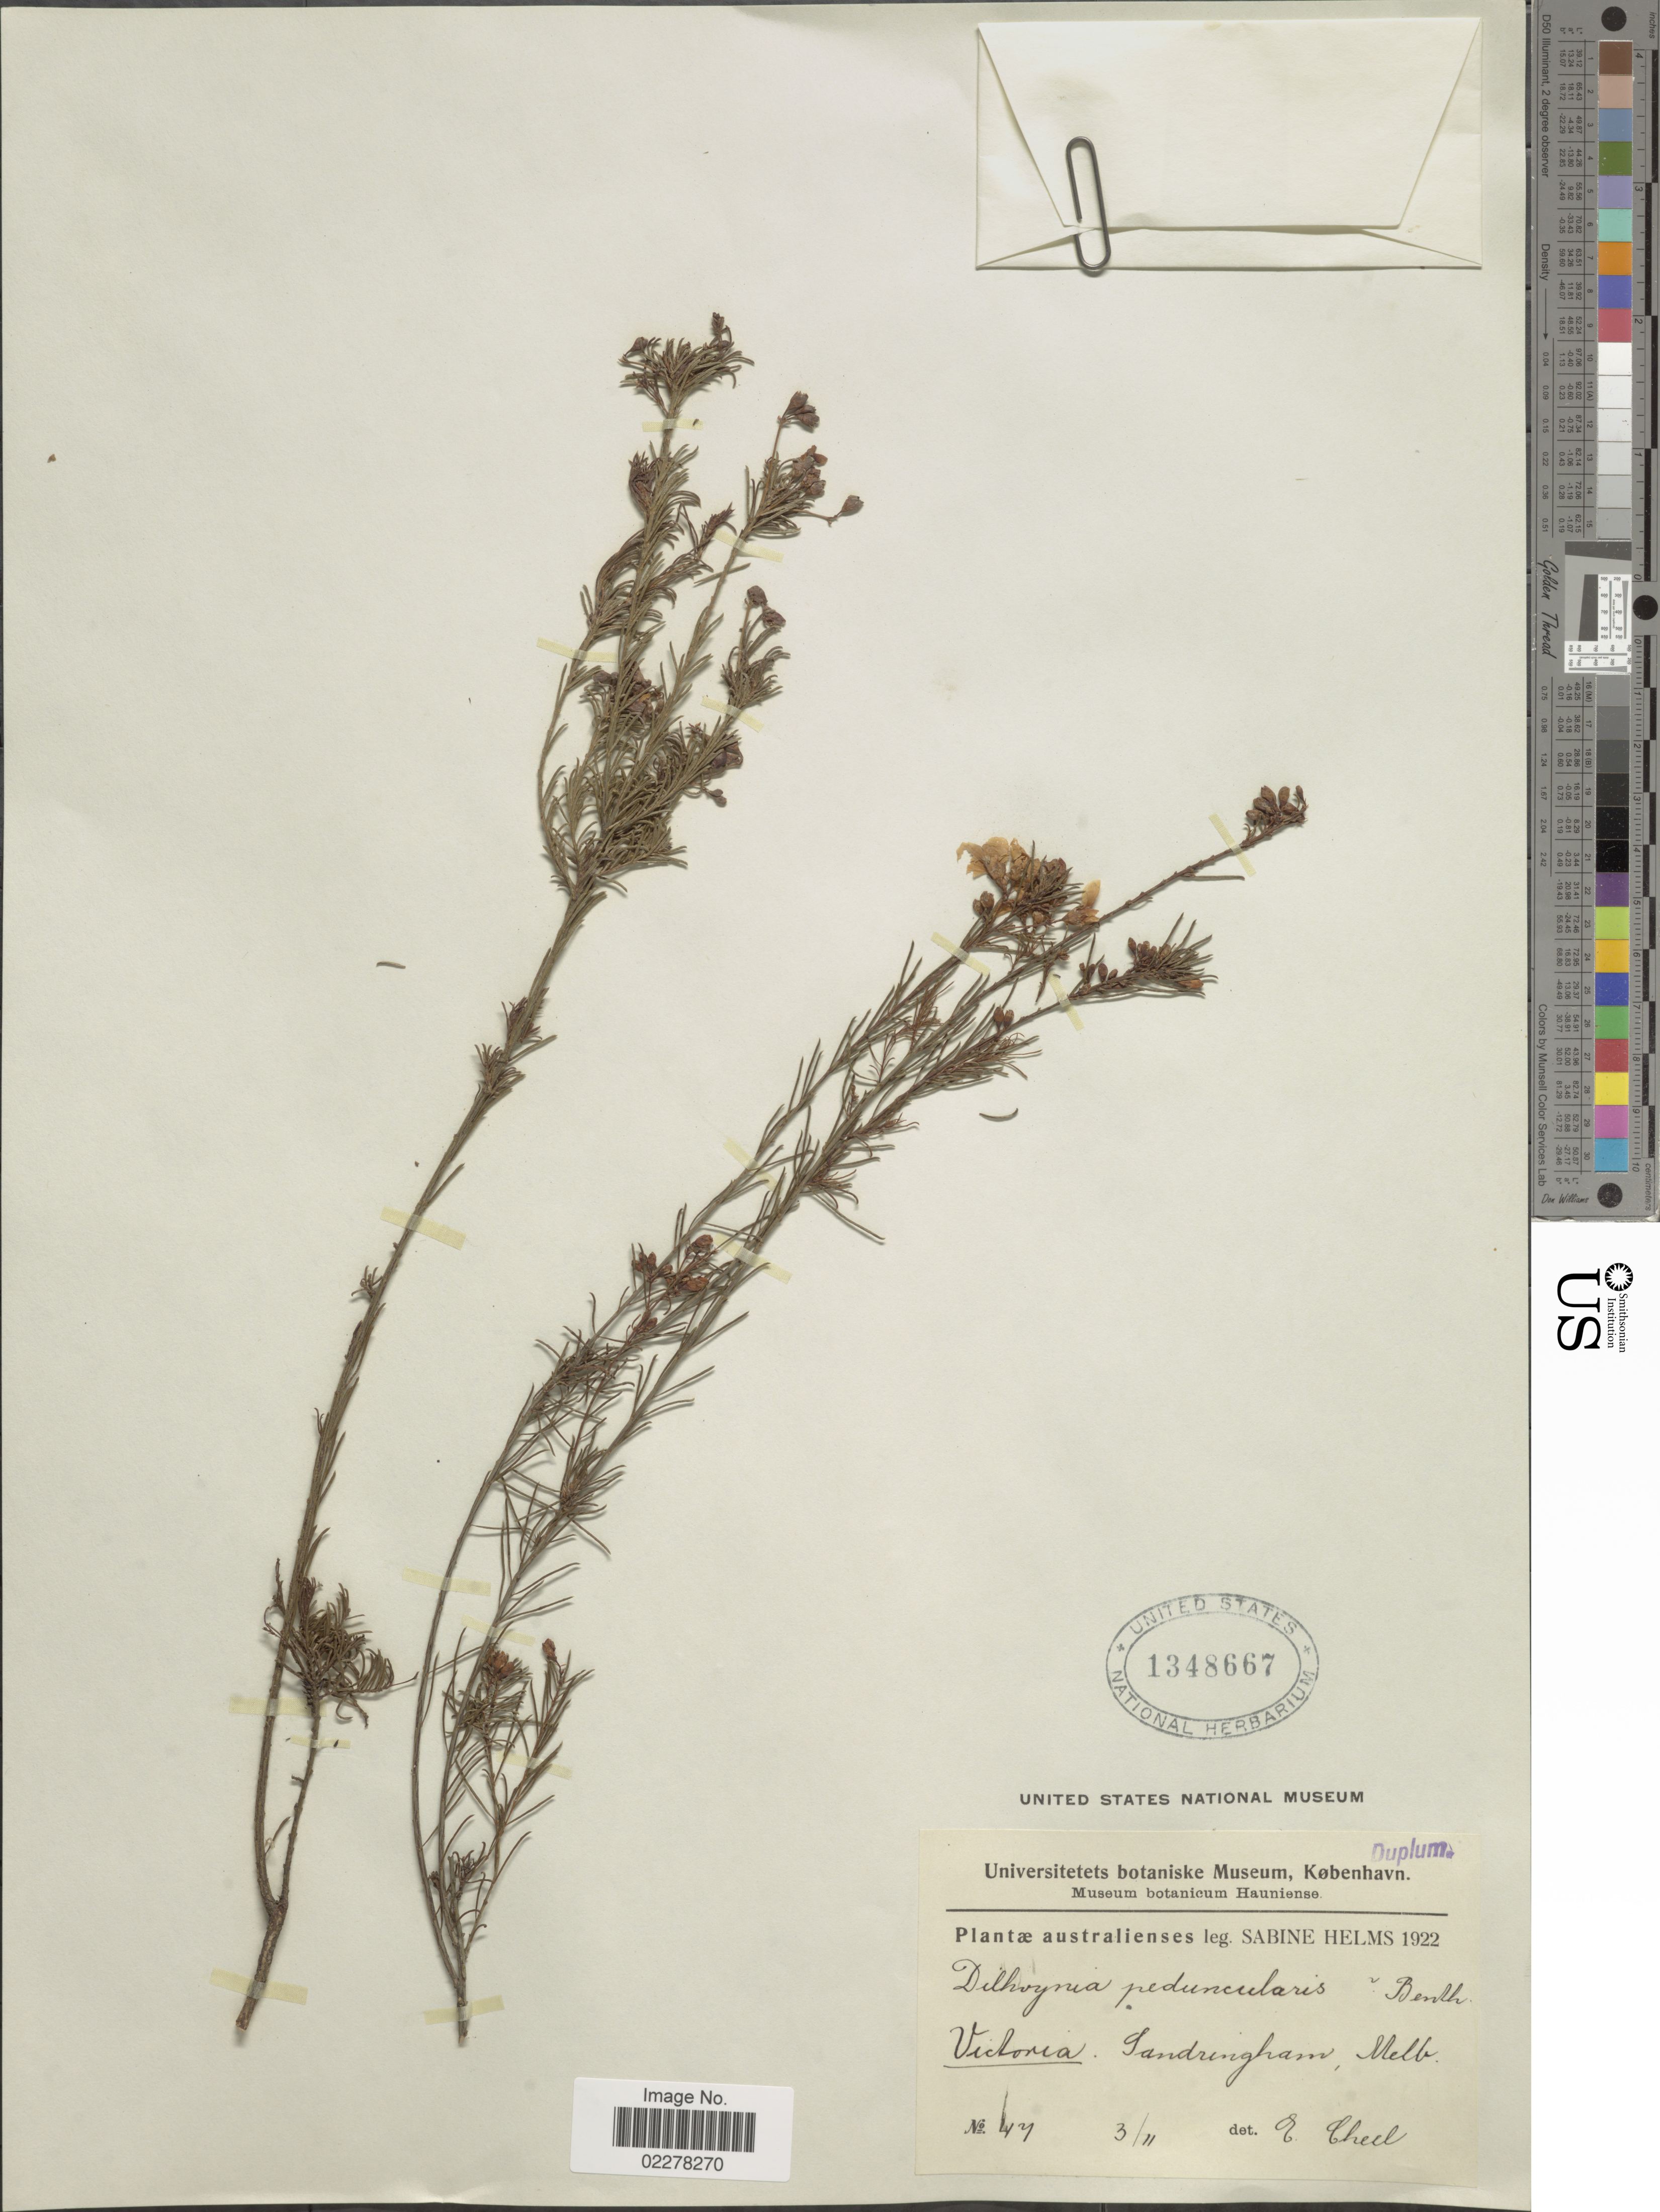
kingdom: Plantae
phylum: Tracheophyta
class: Magnoliopsida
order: Fabales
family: Fabaceae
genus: Dillwynia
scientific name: Dillwynia peduncularis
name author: Benth.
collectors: S. Helms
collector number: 47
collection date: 1922-11-03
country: Australia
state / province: Victoria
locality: Australienses. Victoria. Sandringham, Melb.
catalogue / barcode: US 1348667